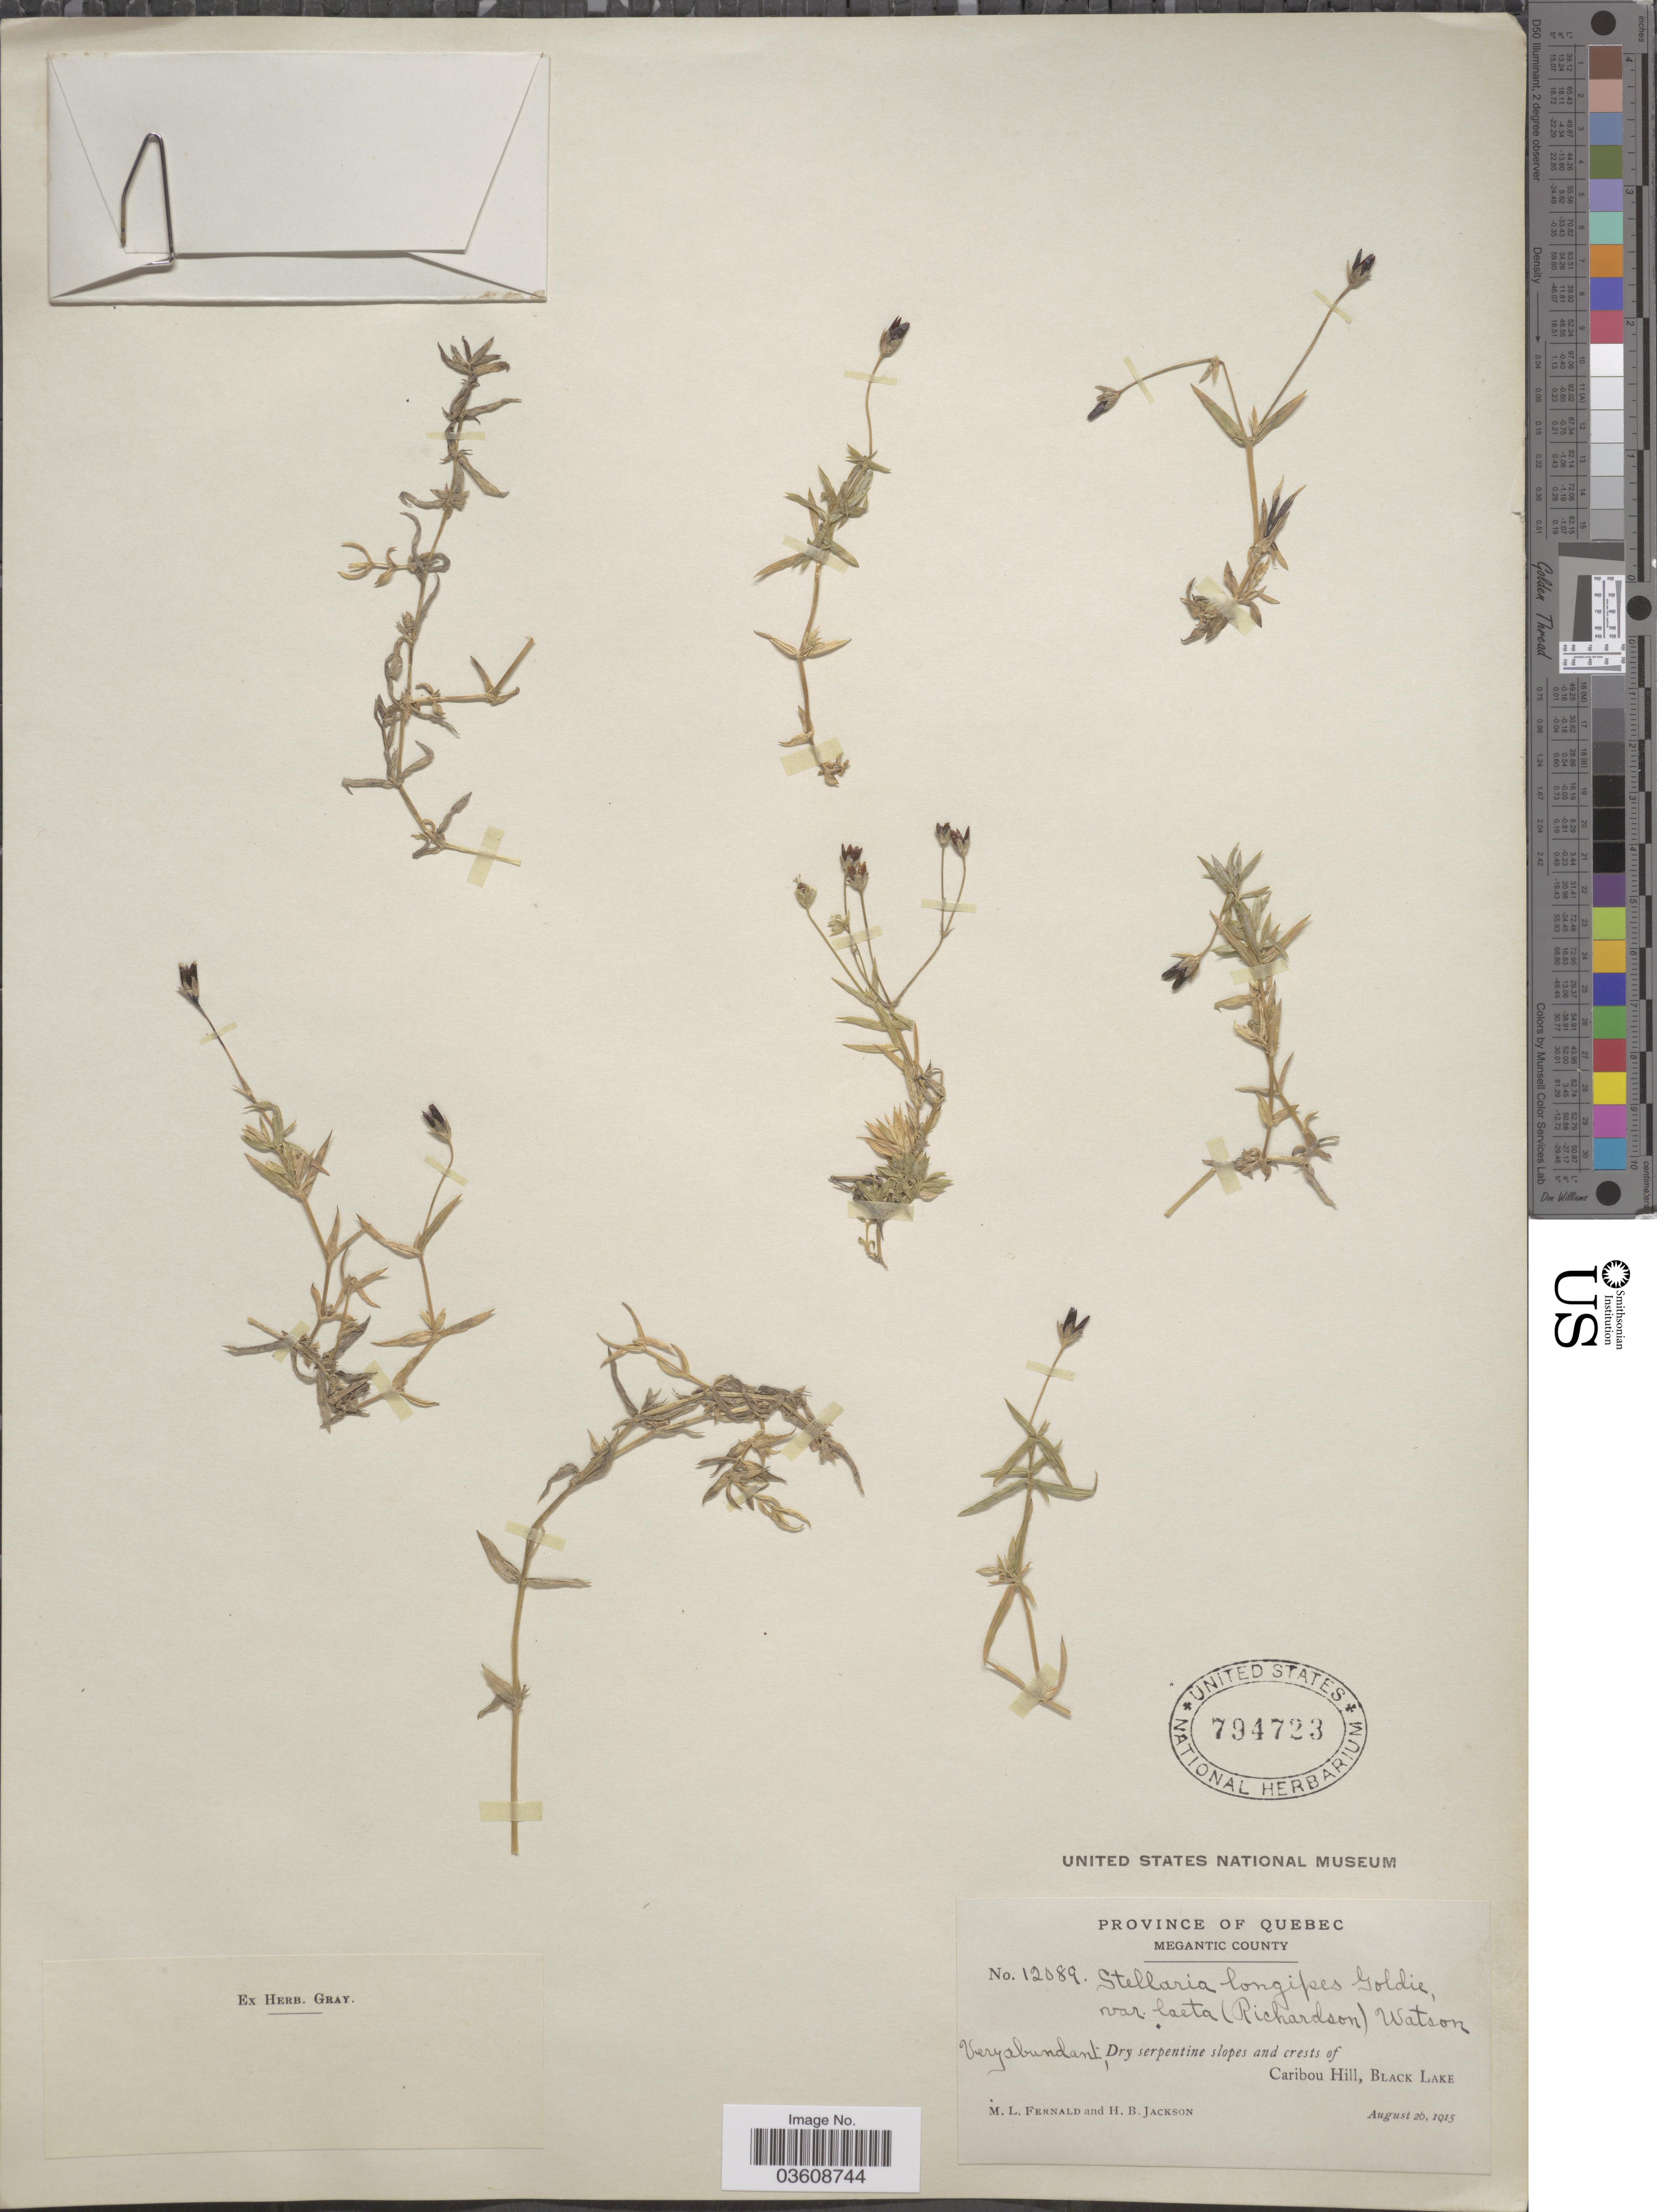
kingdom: Plantae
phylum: Tracheophyta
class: Magnoliopsida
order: Caryophyllales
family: Caryophyllaceae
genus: Stellaria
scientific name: Stellaria longipes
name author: Goldie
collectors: M. L. Fernald & H. Jackson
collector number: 12089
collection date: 1915-08-26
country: Canada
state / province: Quebec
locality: Megantic County. Dry serpentine slopes and crests of Caribou Hill, Black Lake.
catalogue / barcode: US 794723